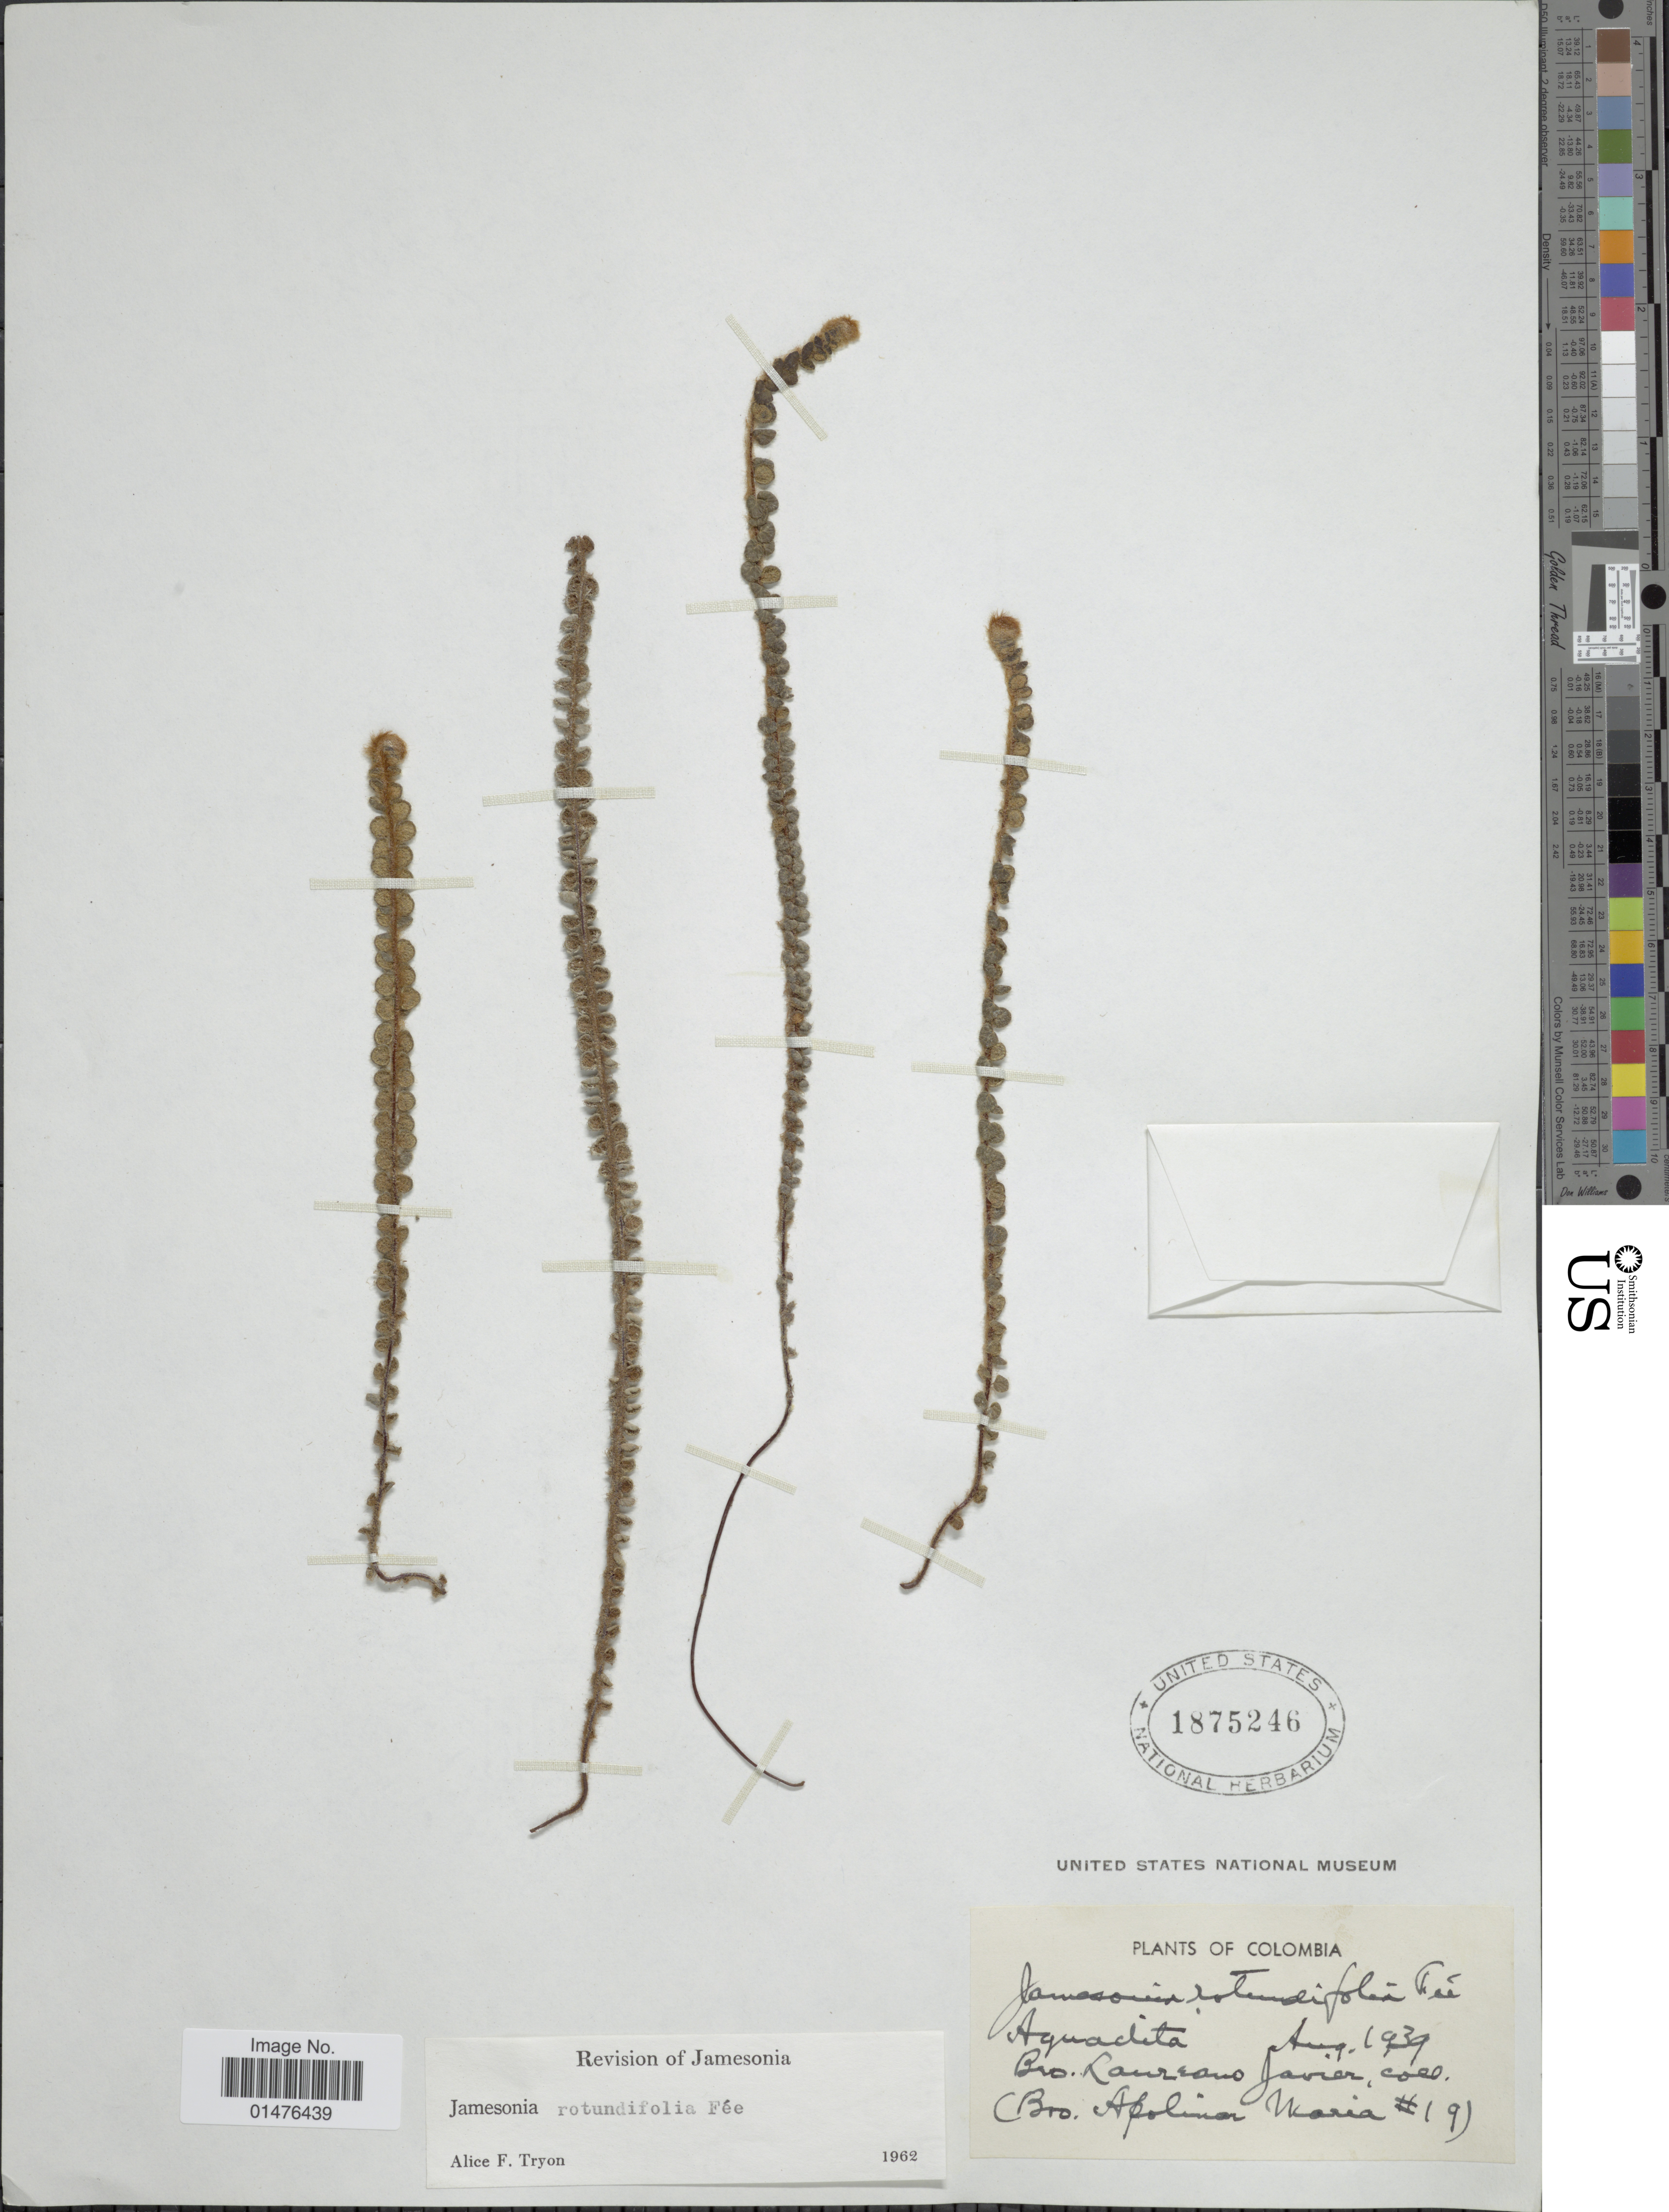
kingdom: Plantae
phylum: Tracheophyta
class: Polypodiopsida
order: Polypodiales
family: Pteridaceae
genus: Jamesonia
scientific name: Jamesonia rotundifolia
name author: Fée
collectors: B. Javier & B. Apolinar-Maria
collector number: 19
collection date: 1939-08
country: Colombia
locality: Aquadita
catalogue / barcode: US 1875246